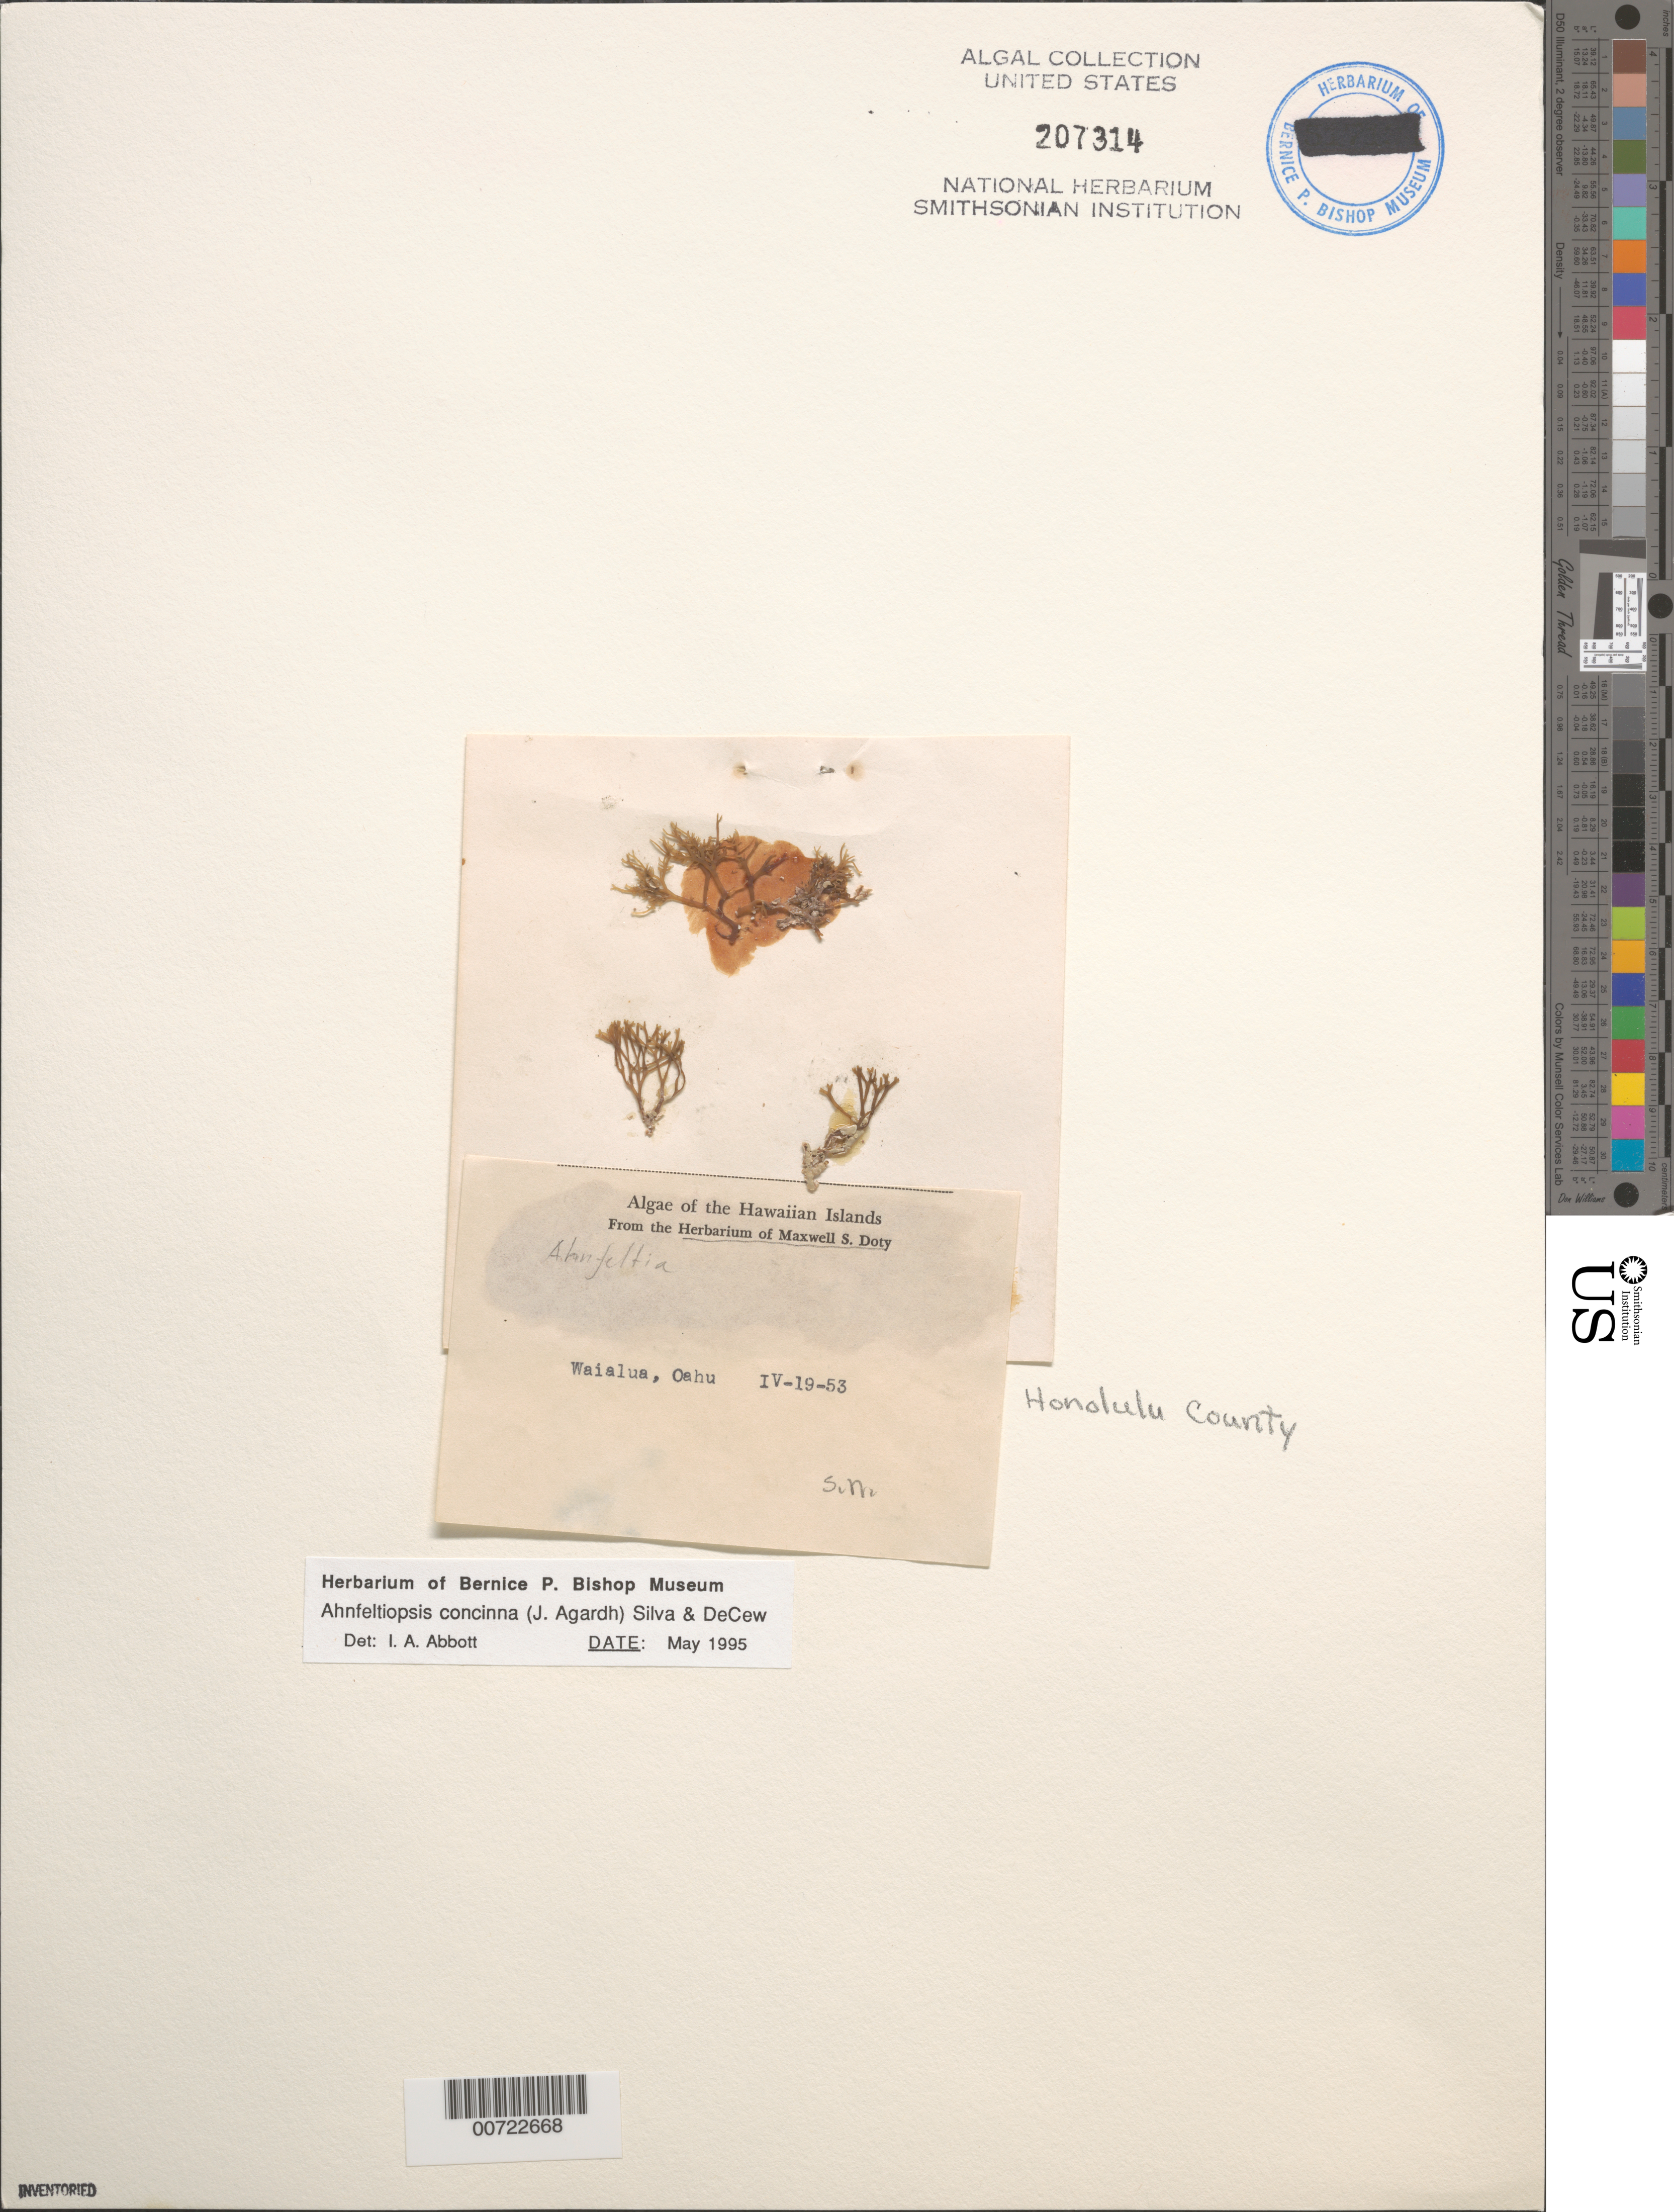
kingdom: Plantae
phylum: Rhodophyta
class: Florideophyceae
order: Gigartinales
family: Phyllophoraceae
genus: Gymnogongrus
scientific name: Gymnogongrus durvillei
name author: (Bory) M.S.Calderon & S.M. Boo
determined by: Algae name updating Project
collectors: M. S. Kim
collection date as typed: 19 Apr 1953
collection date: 1953-04-19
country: United States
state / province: Hawaii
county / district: Honolulu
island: Oahu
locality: Waialua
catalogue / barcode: US 207314